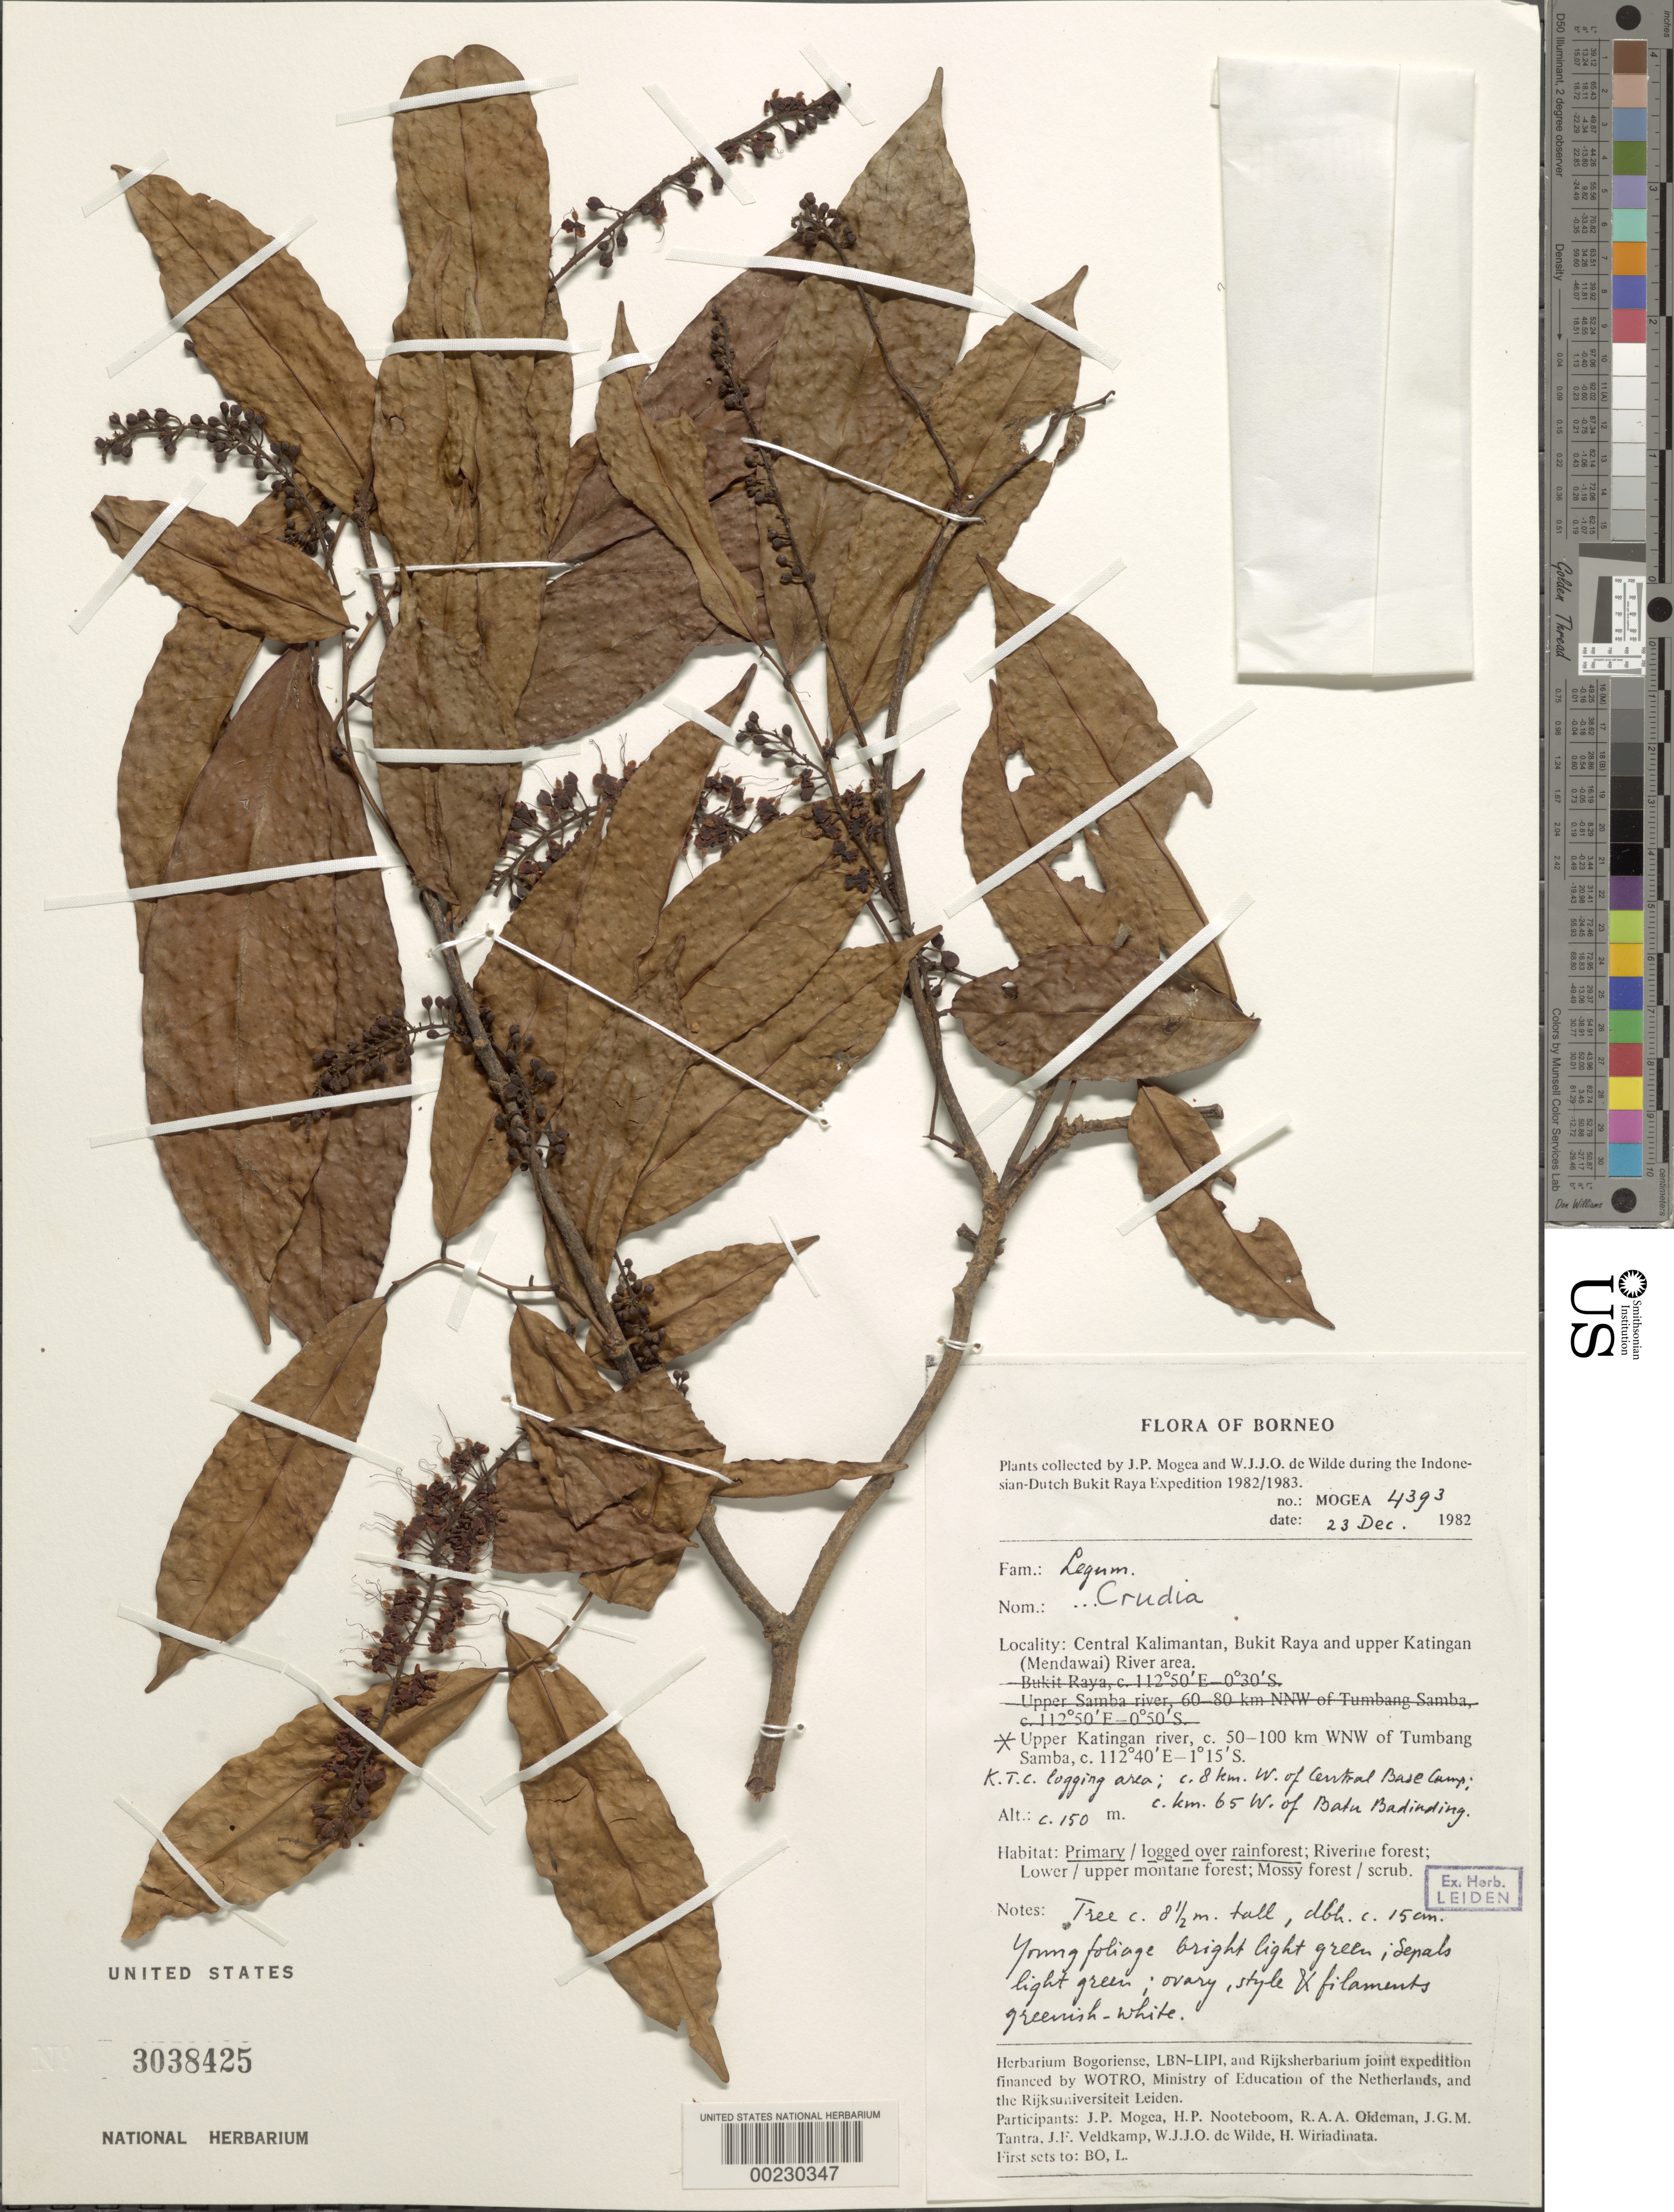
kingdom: Plantae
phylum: Tracheophyta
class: Magnoliopsida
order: Fabales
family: Fabaceae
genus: Crudia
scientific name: Crudia sp.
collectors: J. Mogea & W. J. de Wilde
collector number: Mogea 4393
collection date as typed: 23 Dec 1982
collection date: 1982-12-23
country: Indonesia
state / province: Kalimantan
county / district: Kalimantan Tengah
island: Borneo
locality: Bukit raya and upper katingan (mendawai) river area, ca 50-100 km wnw of tumbang samba, k.t.c. logging area . . .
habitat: Primary logged over rainforest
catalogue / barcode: US 3038425